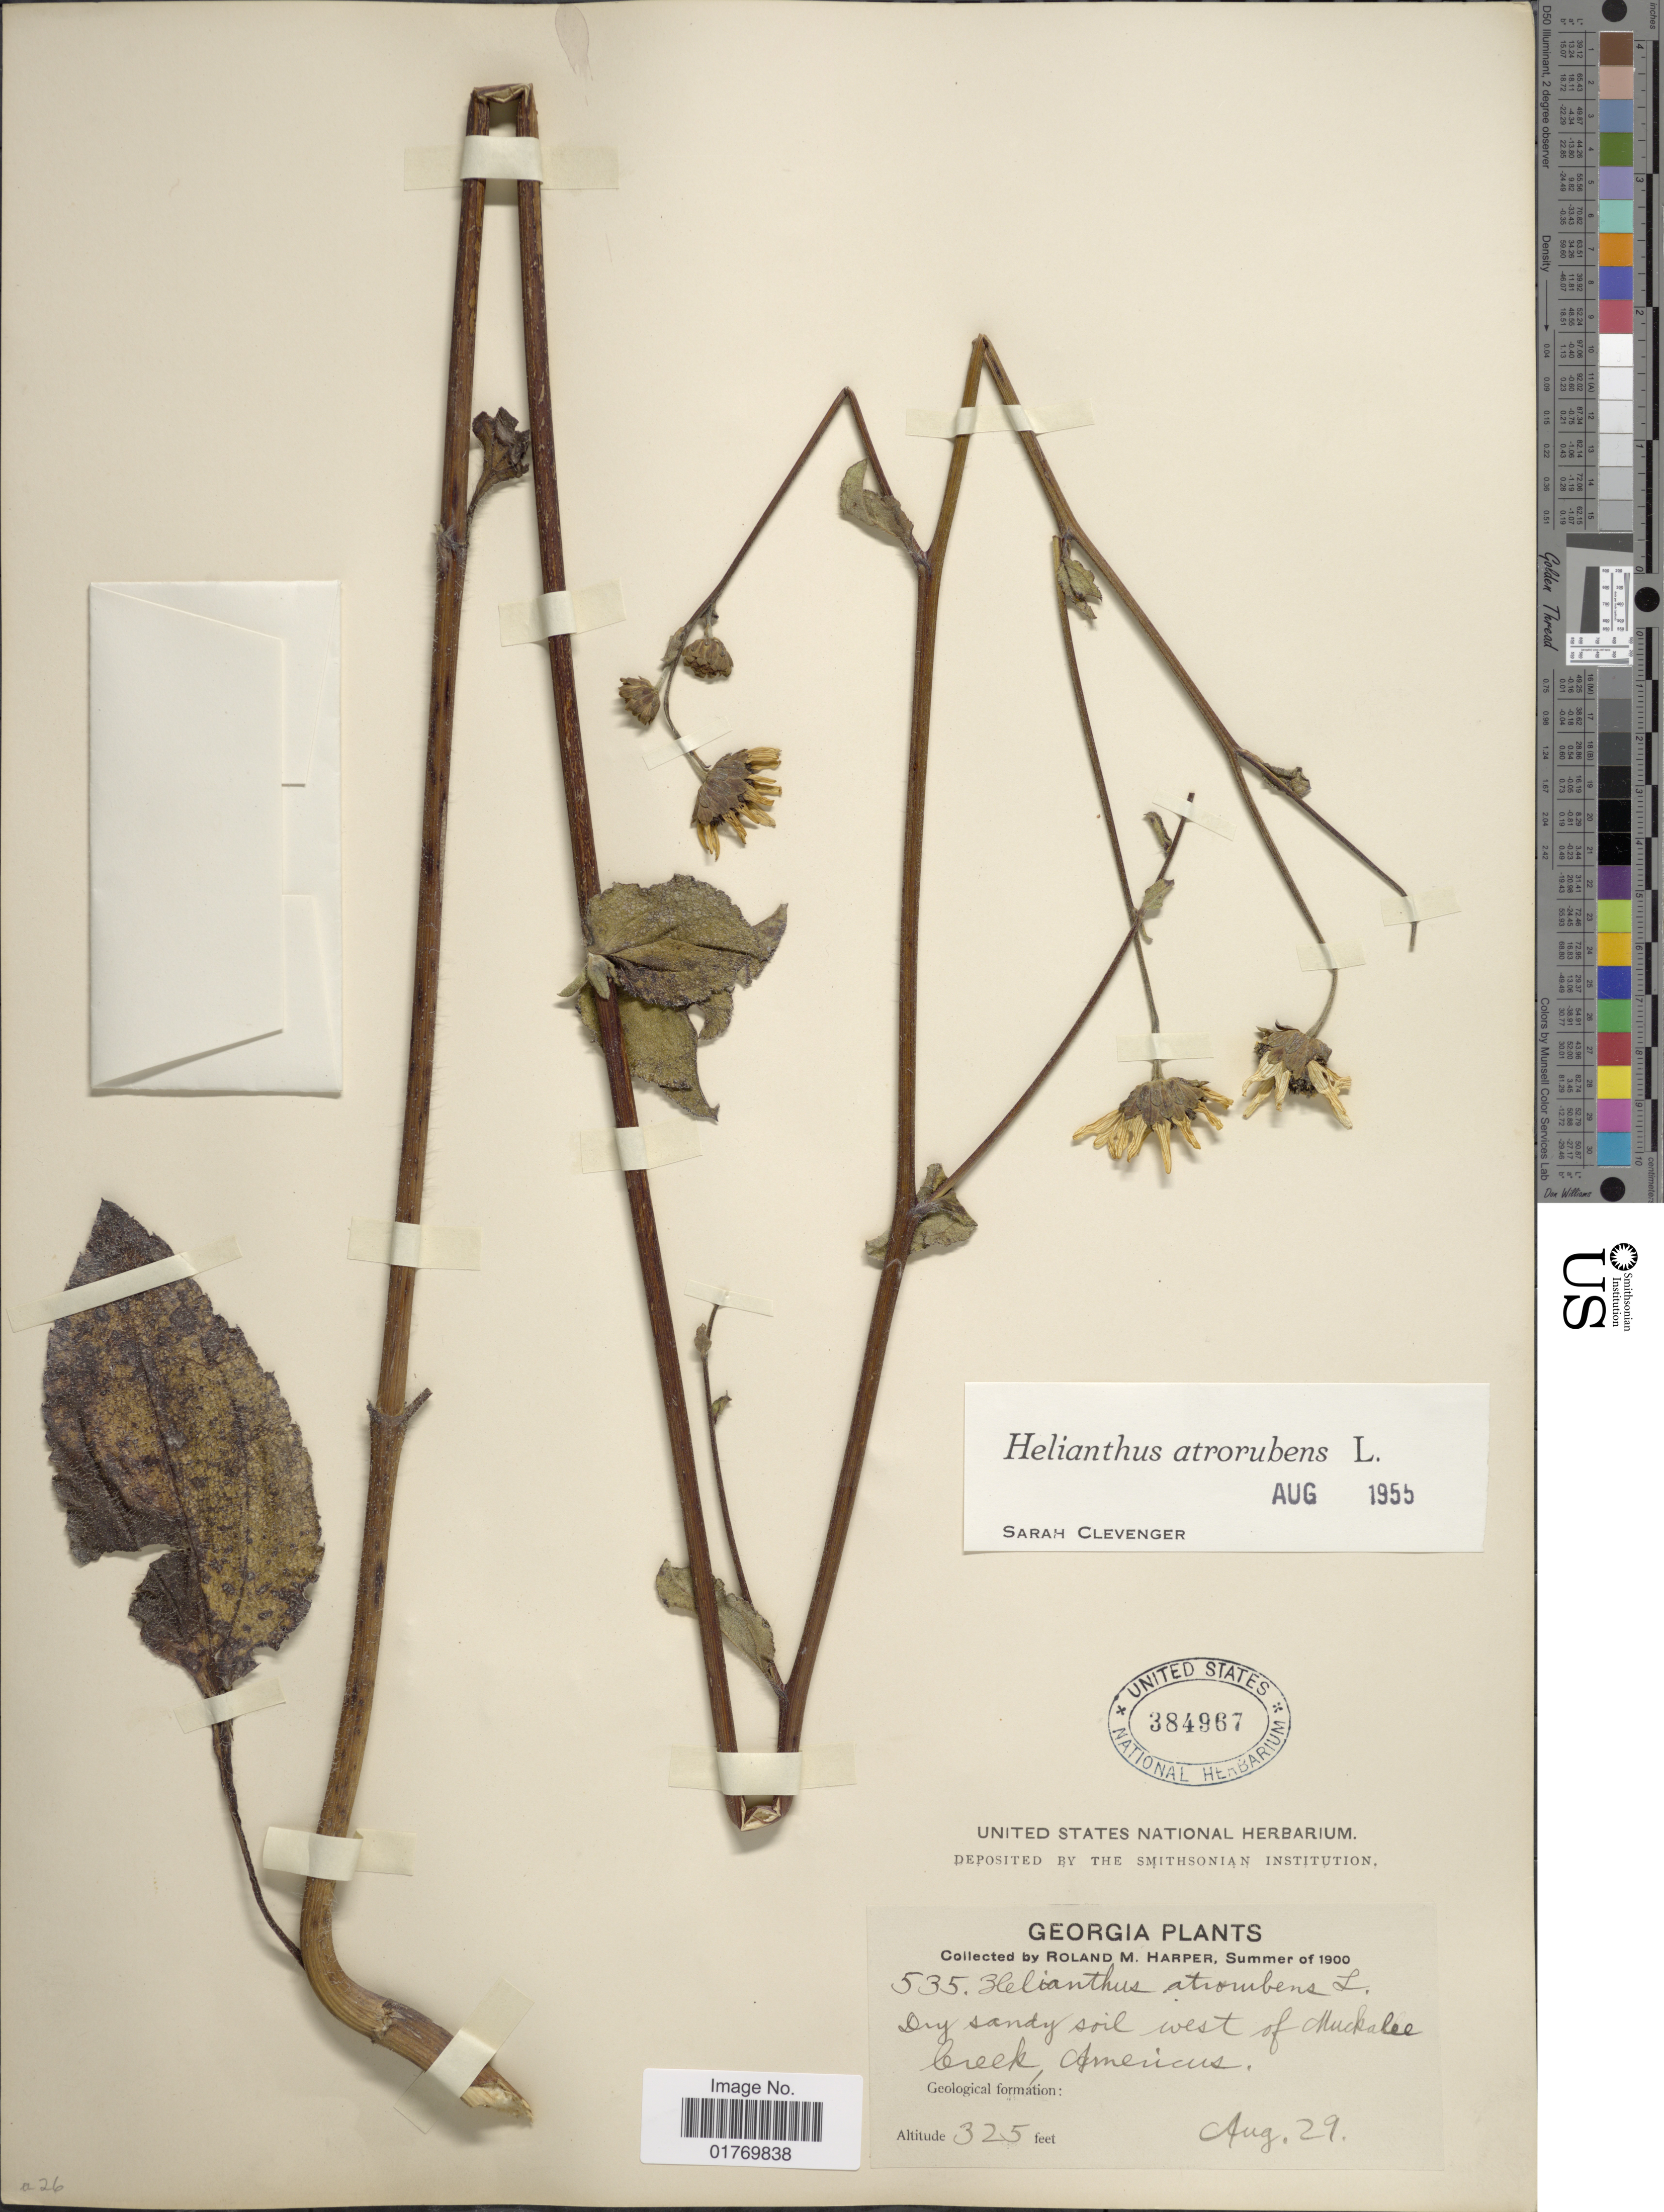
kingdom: Plantae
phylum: Tracheophyta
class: Magnoliopsida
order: Asterales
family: Asteraceae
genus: Helianthus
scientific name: Helianthus atrorubens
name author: L.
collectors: R. M. Harper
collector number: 535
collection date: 1900-08-29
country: United States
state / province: Georgia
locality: West of Muckslee Creek, Americus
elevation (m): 99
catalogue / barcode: US 384967